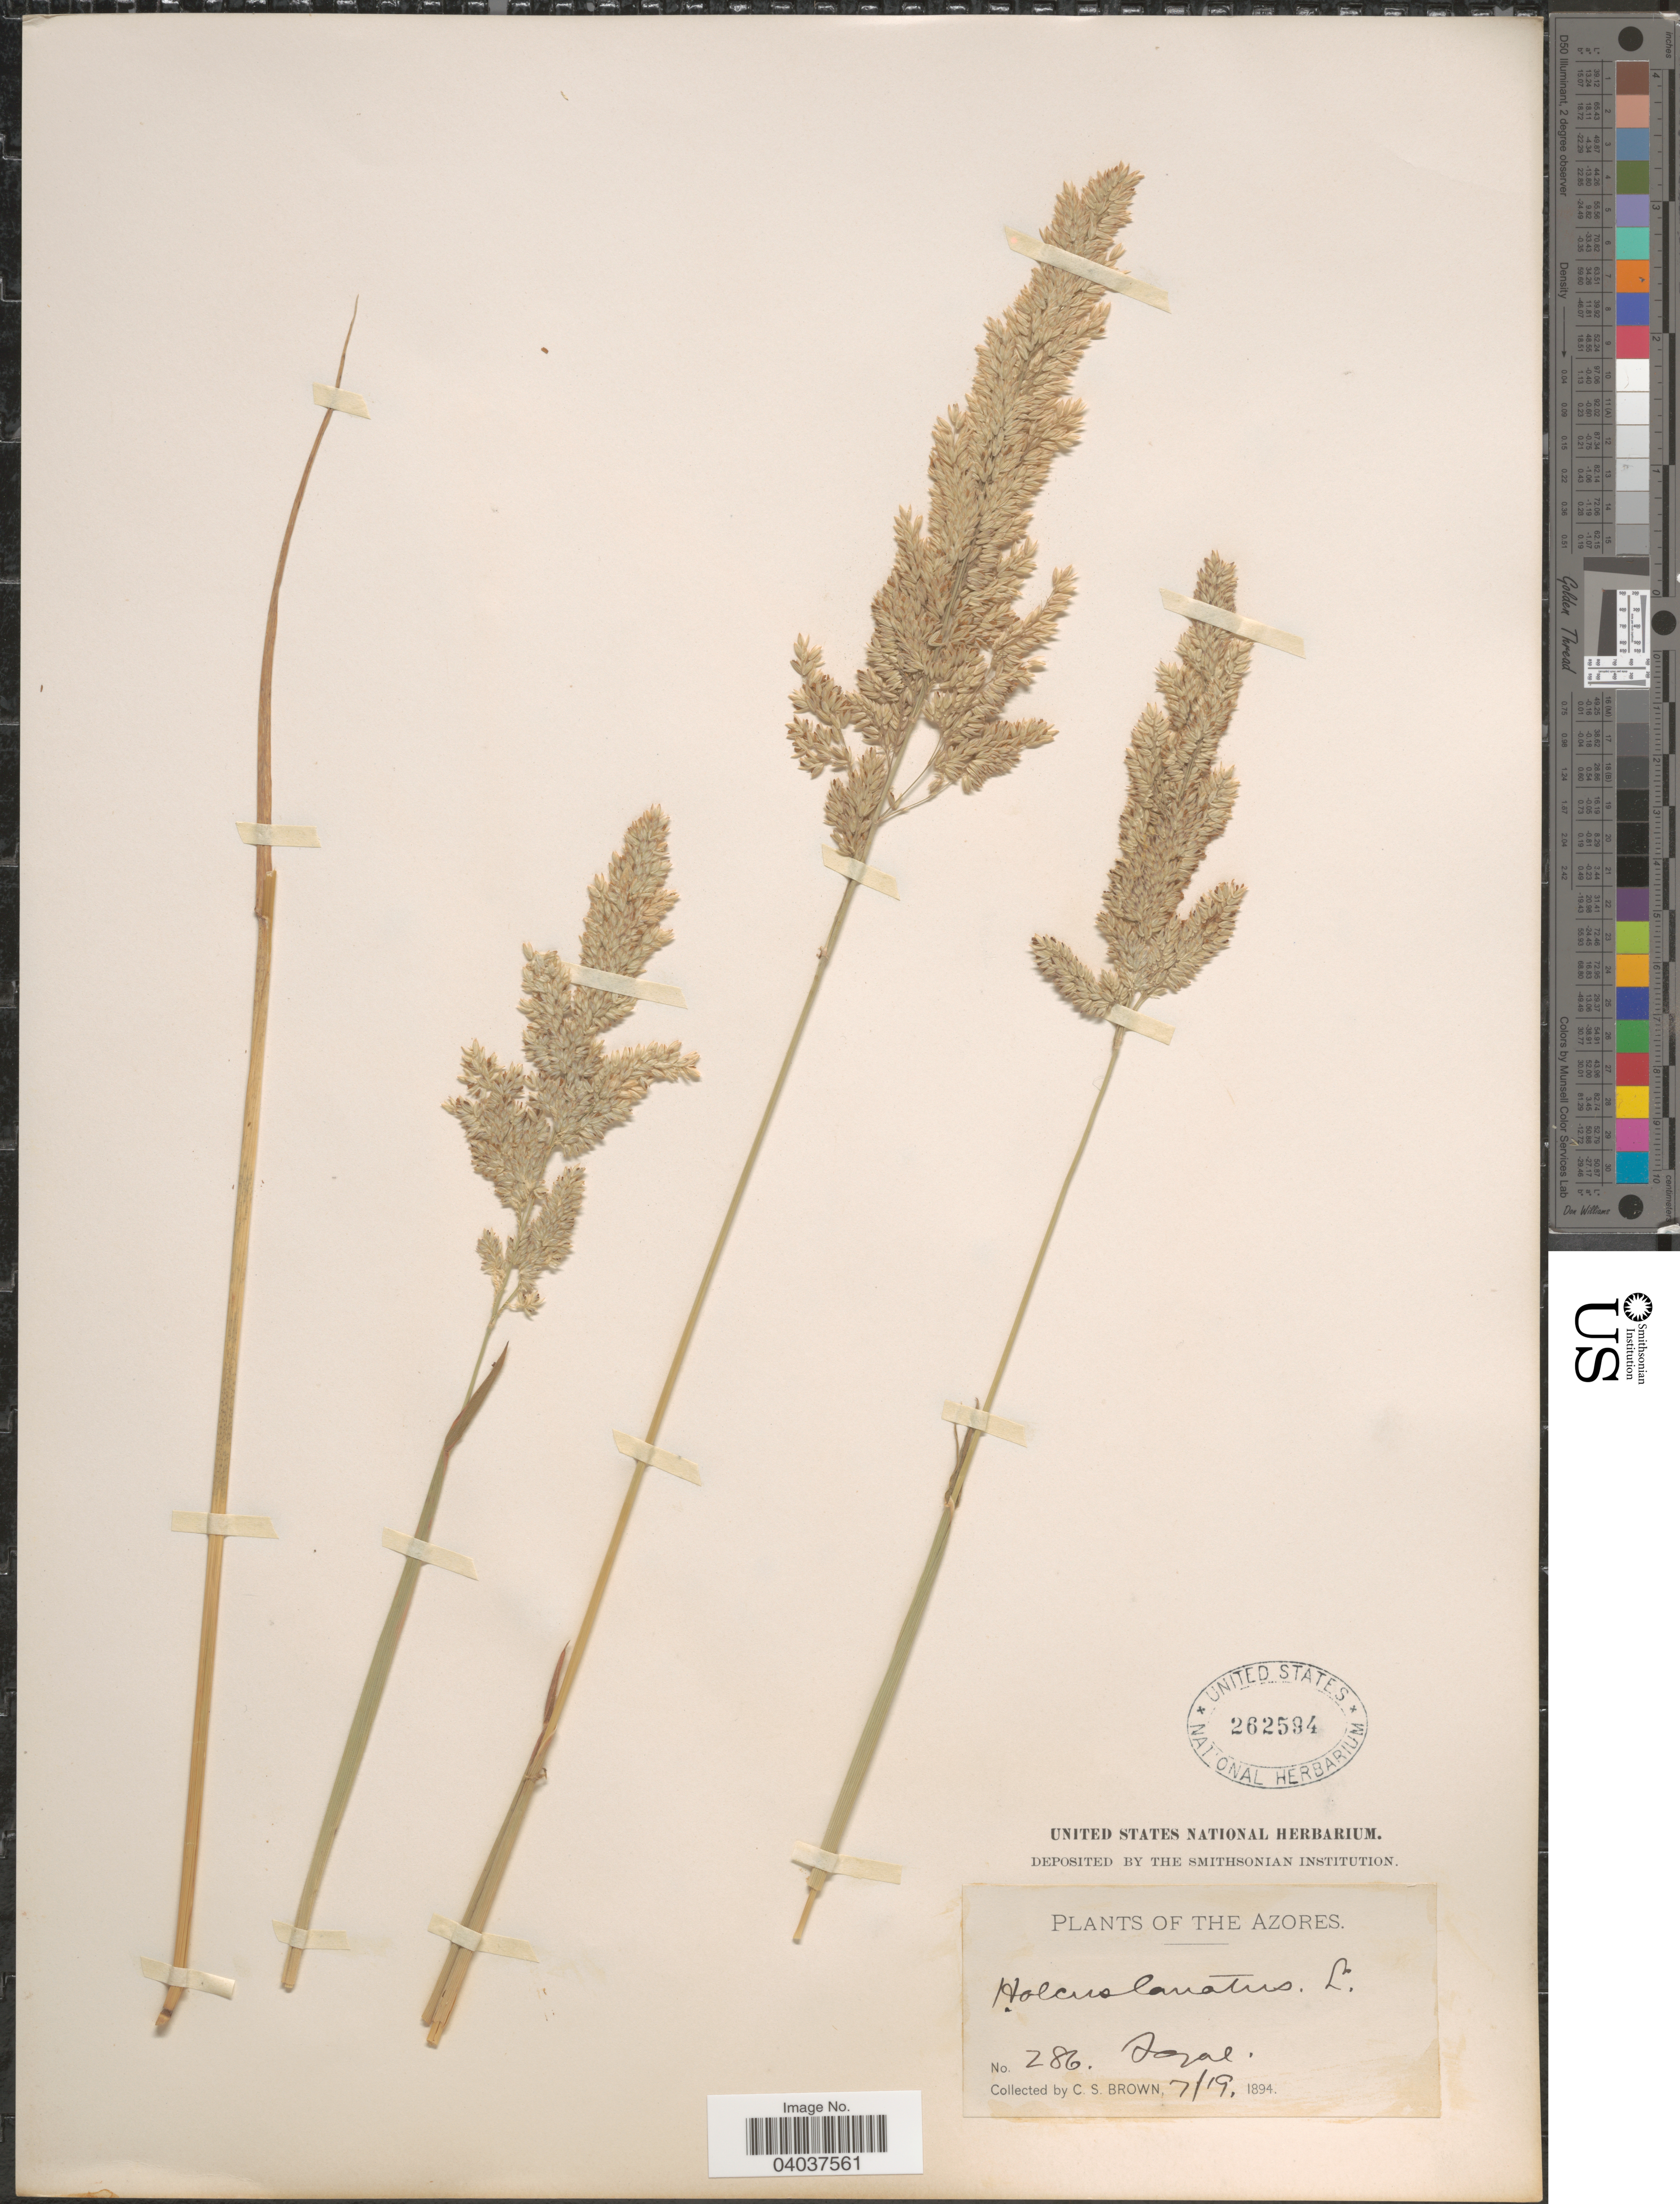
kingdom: Plantae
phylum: Tracheophyta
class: Liliopsida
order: Poales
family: Poaceae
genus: Holcus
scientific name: Holcus lanatus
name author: L.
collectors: C. S. Brown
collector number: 286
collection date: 1894-07-19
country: Portugal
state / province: Azores (Aut. Reg.)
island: Faial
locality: Faial.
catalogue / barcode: US 262594